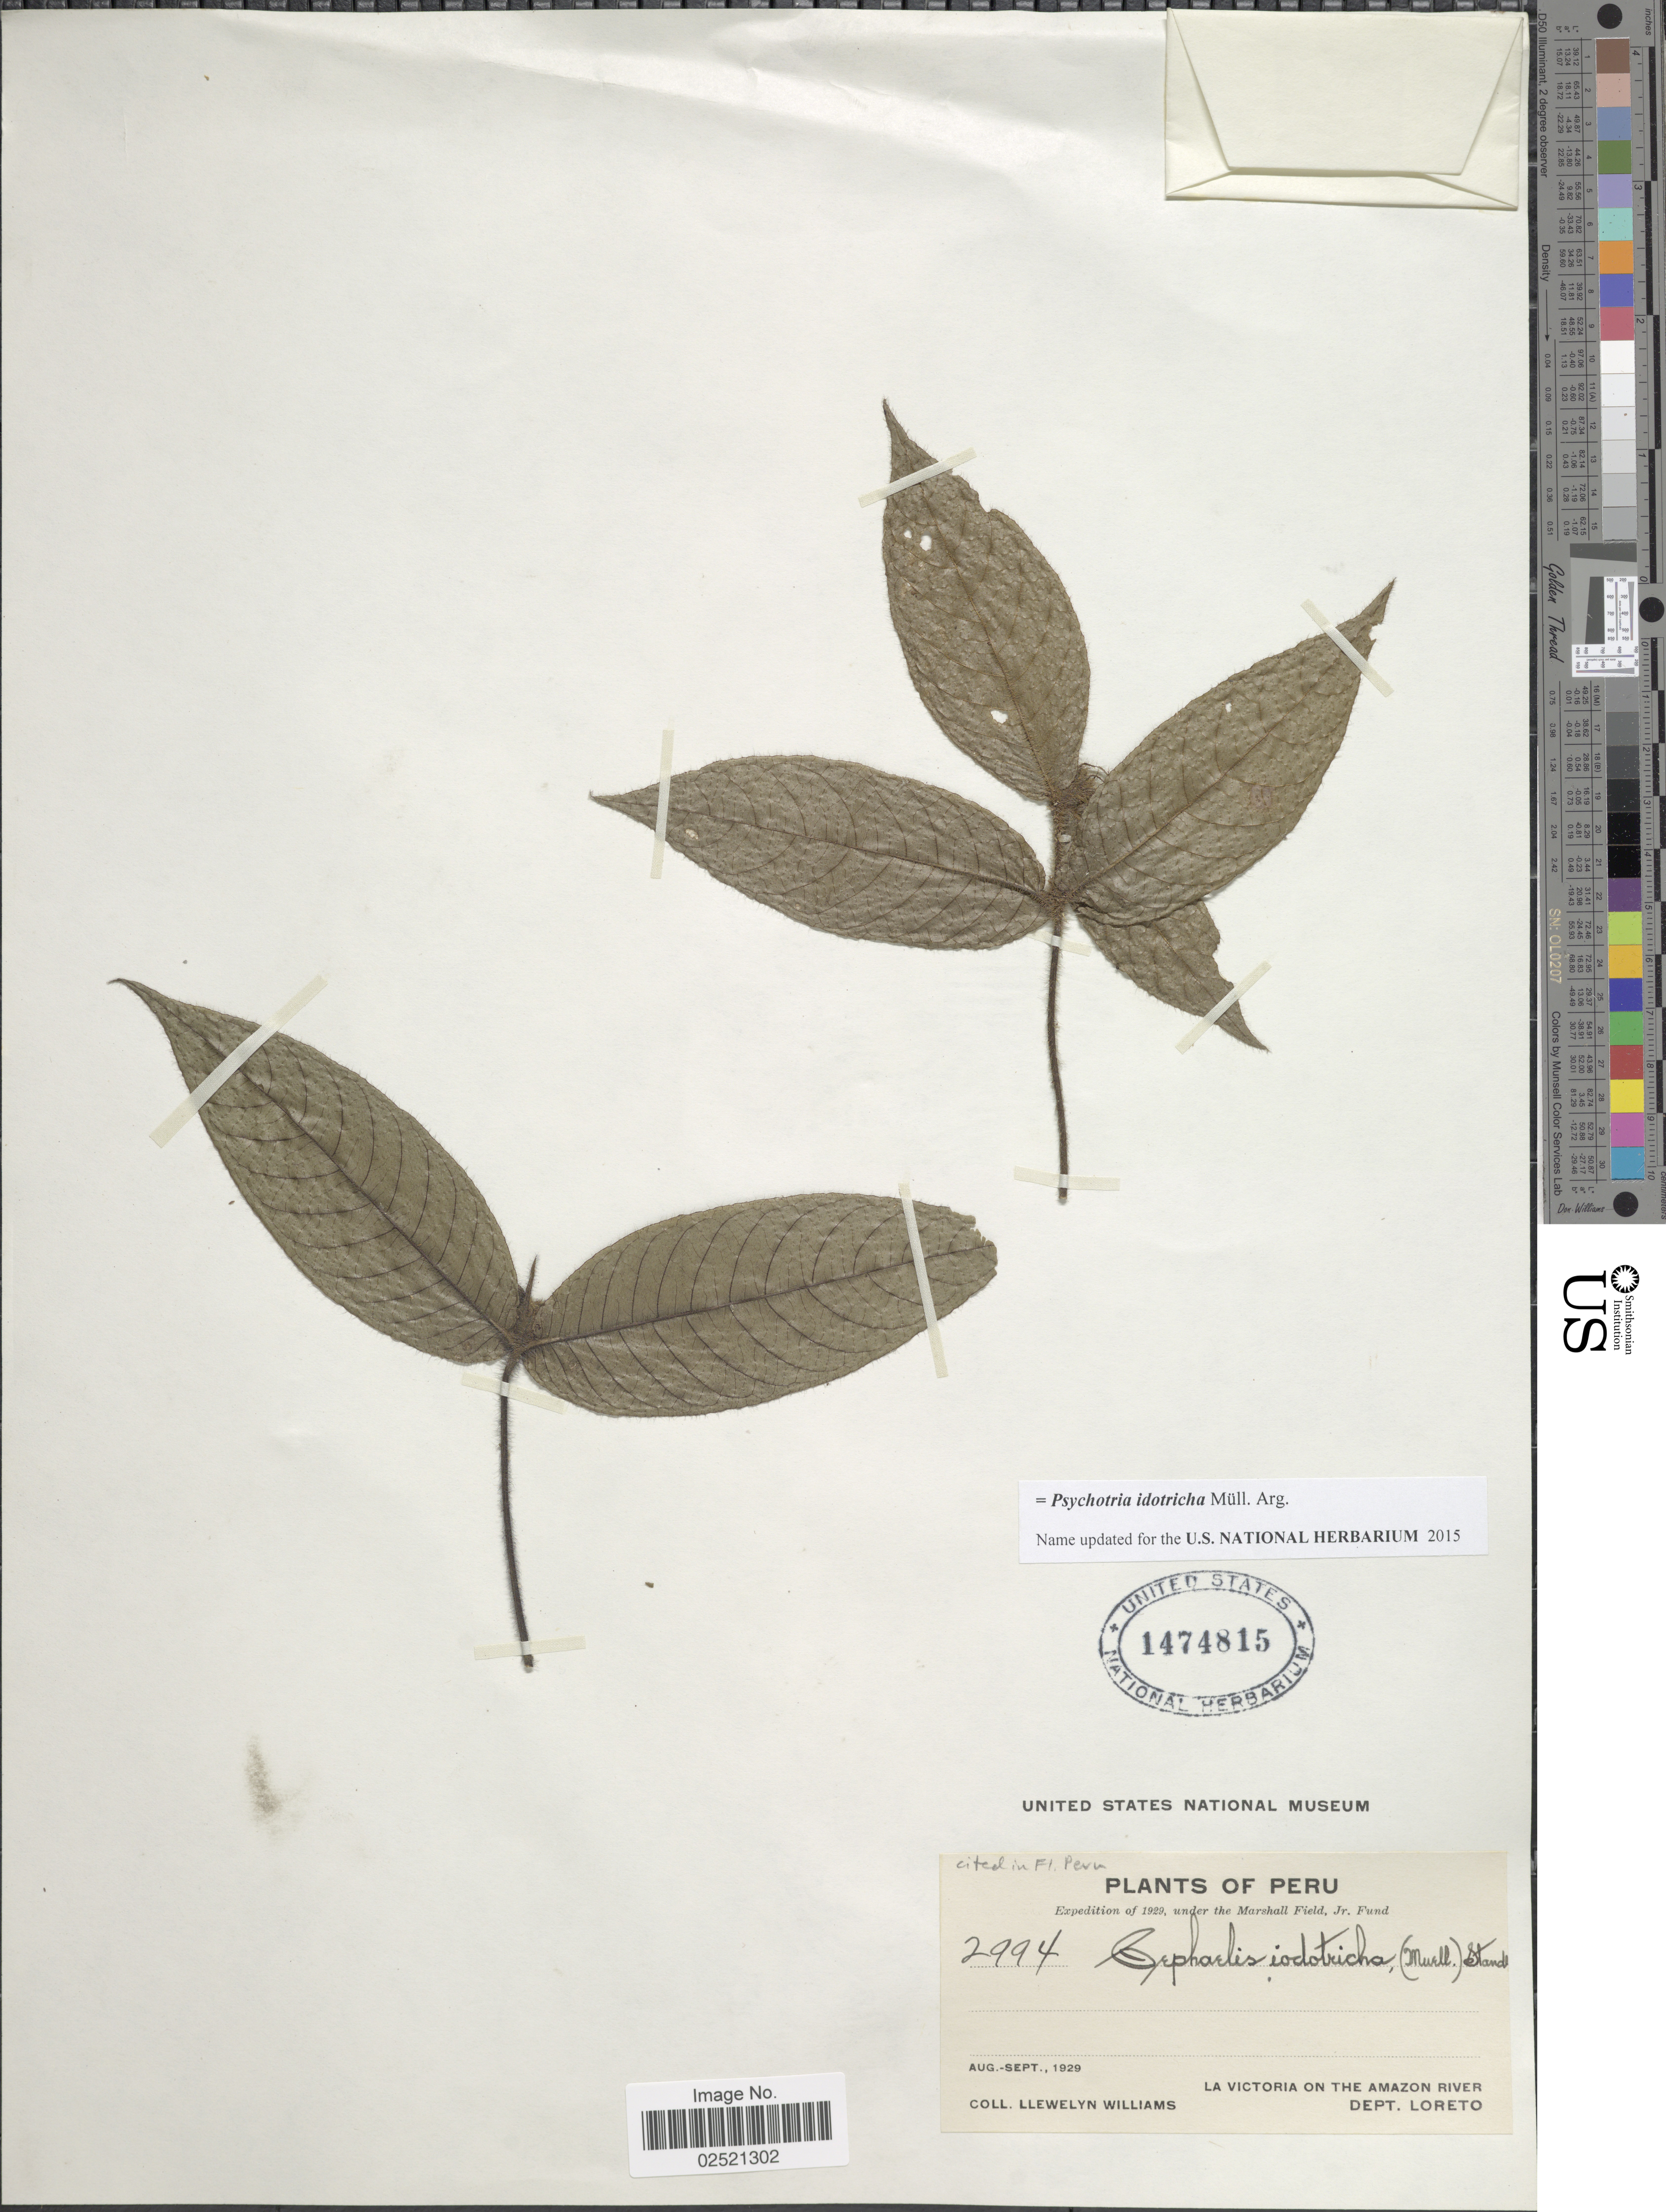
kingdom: Plantae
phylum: Tracheophyta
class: Magnoliopsida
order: Gentianales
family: Rubiaceae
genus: Psychotria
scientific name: Psychotria iodotricha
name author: Müll. Arg.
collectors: Ll. Williams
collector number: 2994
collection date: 1929-08/1929-09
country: Peru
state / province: Loreto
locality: La Victoria on the Amazon River.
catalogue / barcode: US 1474815